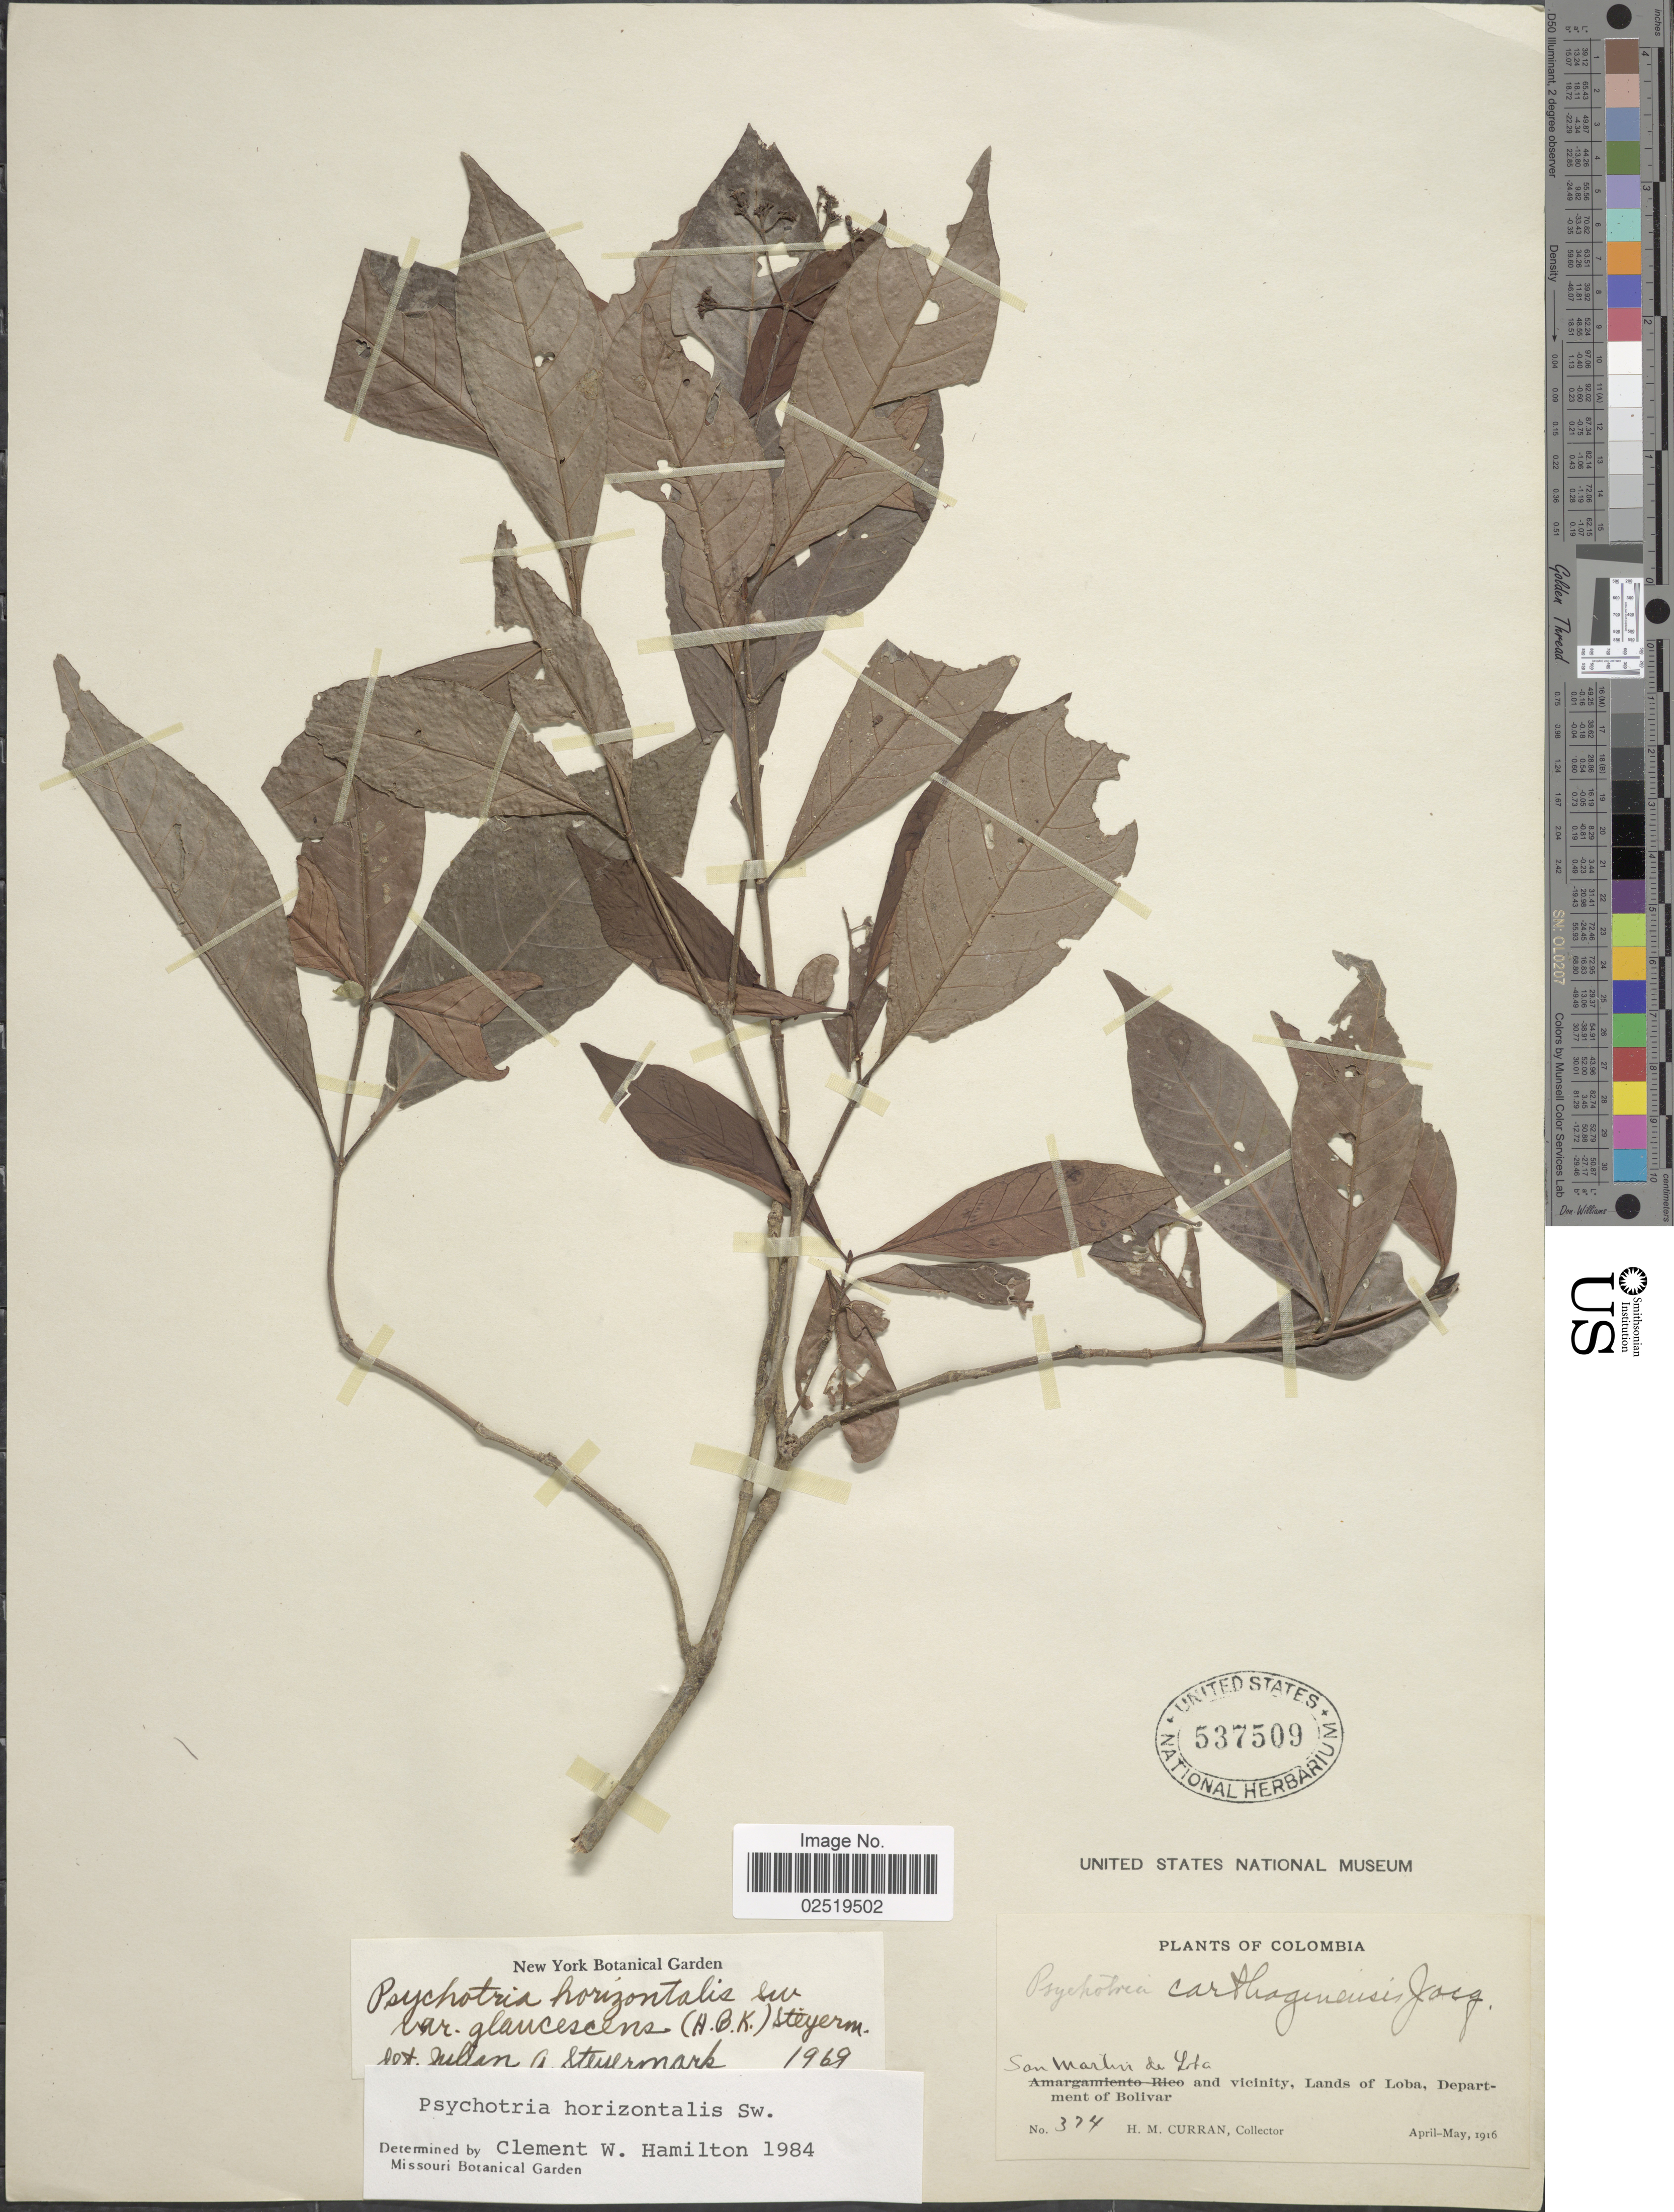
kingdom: Plantae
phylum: Tracheophyta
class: Magnoliopsida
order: Gentianales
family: Rubiaceae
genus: Psychotria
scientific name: Psychotria horizontalis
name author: Sw.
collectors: H. M. Curran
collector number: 374*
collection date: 1916-04/1916-05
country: Colombia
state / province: Bolívar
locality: San Martin de Loba and vicinity, Lands of Loba.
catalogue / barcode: US 537509